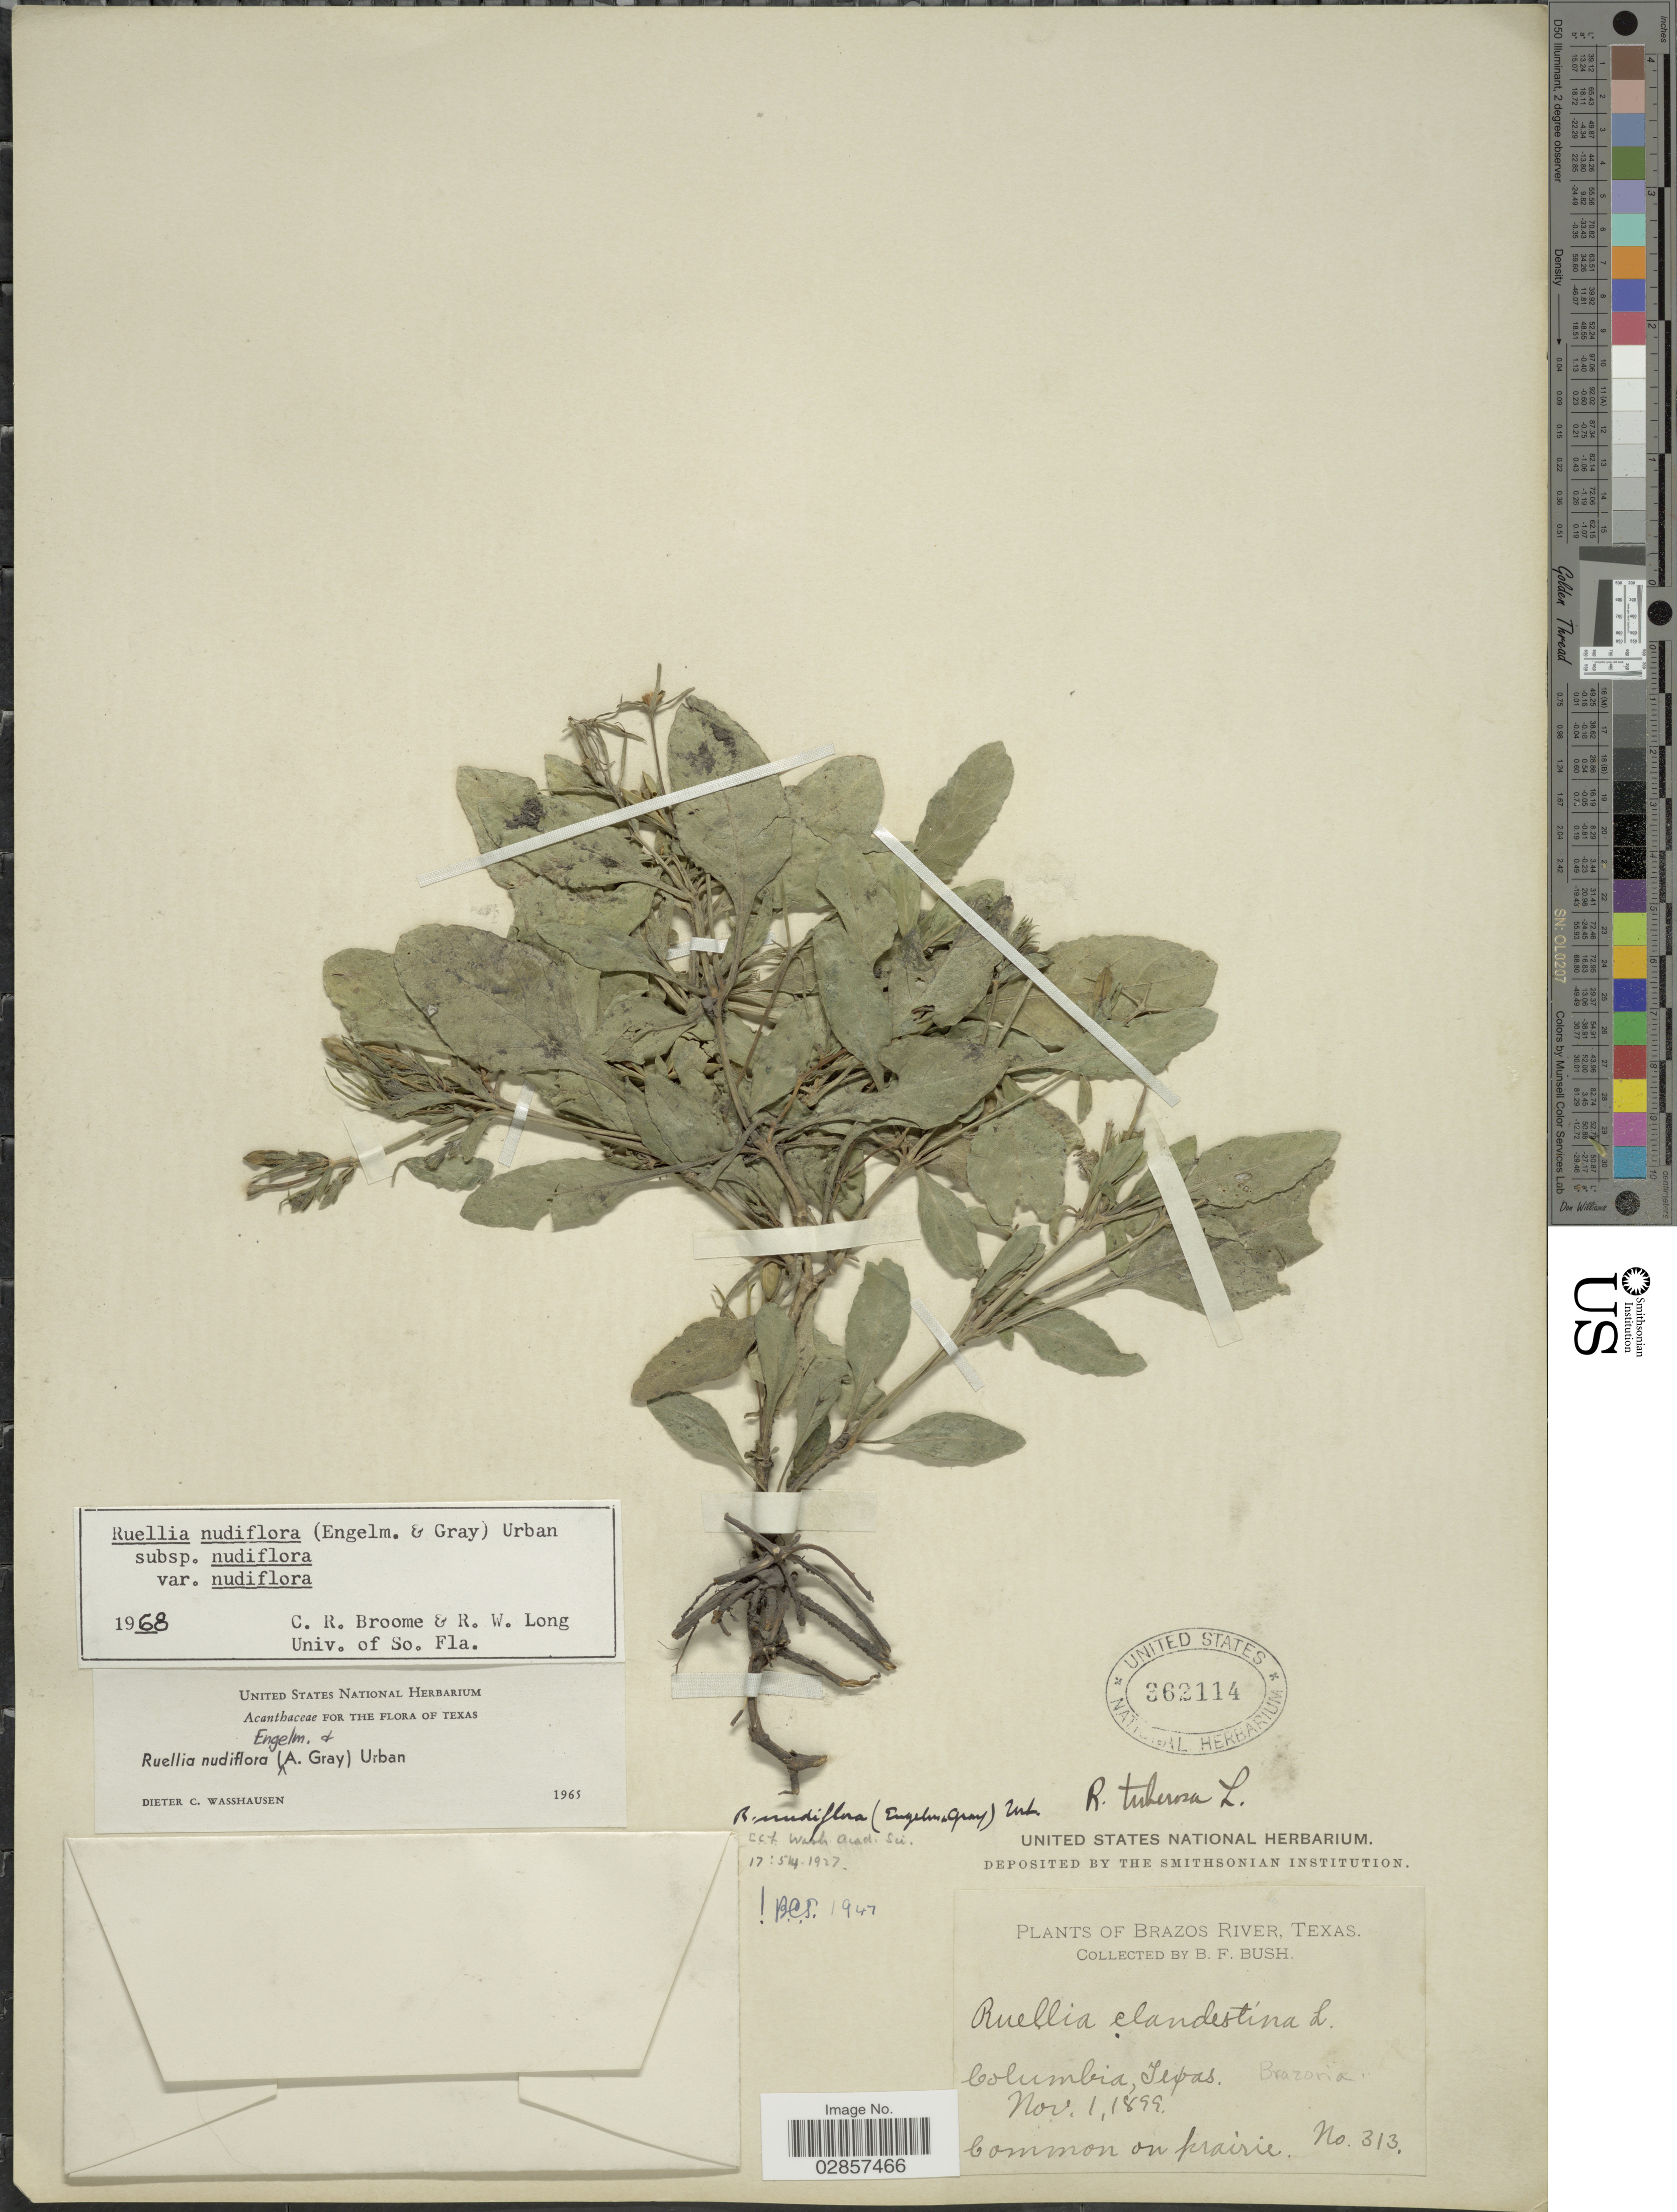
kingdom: Plantae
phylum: Tracheophyta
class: Magnoliopsida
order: Lamiales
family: Acanthaceae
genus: Ruellia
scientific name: Ruellia nudiflora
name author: (Engelm. & A. Gray) Urb.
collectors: B. F. Bush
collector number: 313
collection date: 1899-11-01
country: United States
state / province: Texas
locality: Brazos River, Texas, Columbia, Texas, Brazoria.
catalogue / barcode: US 362114